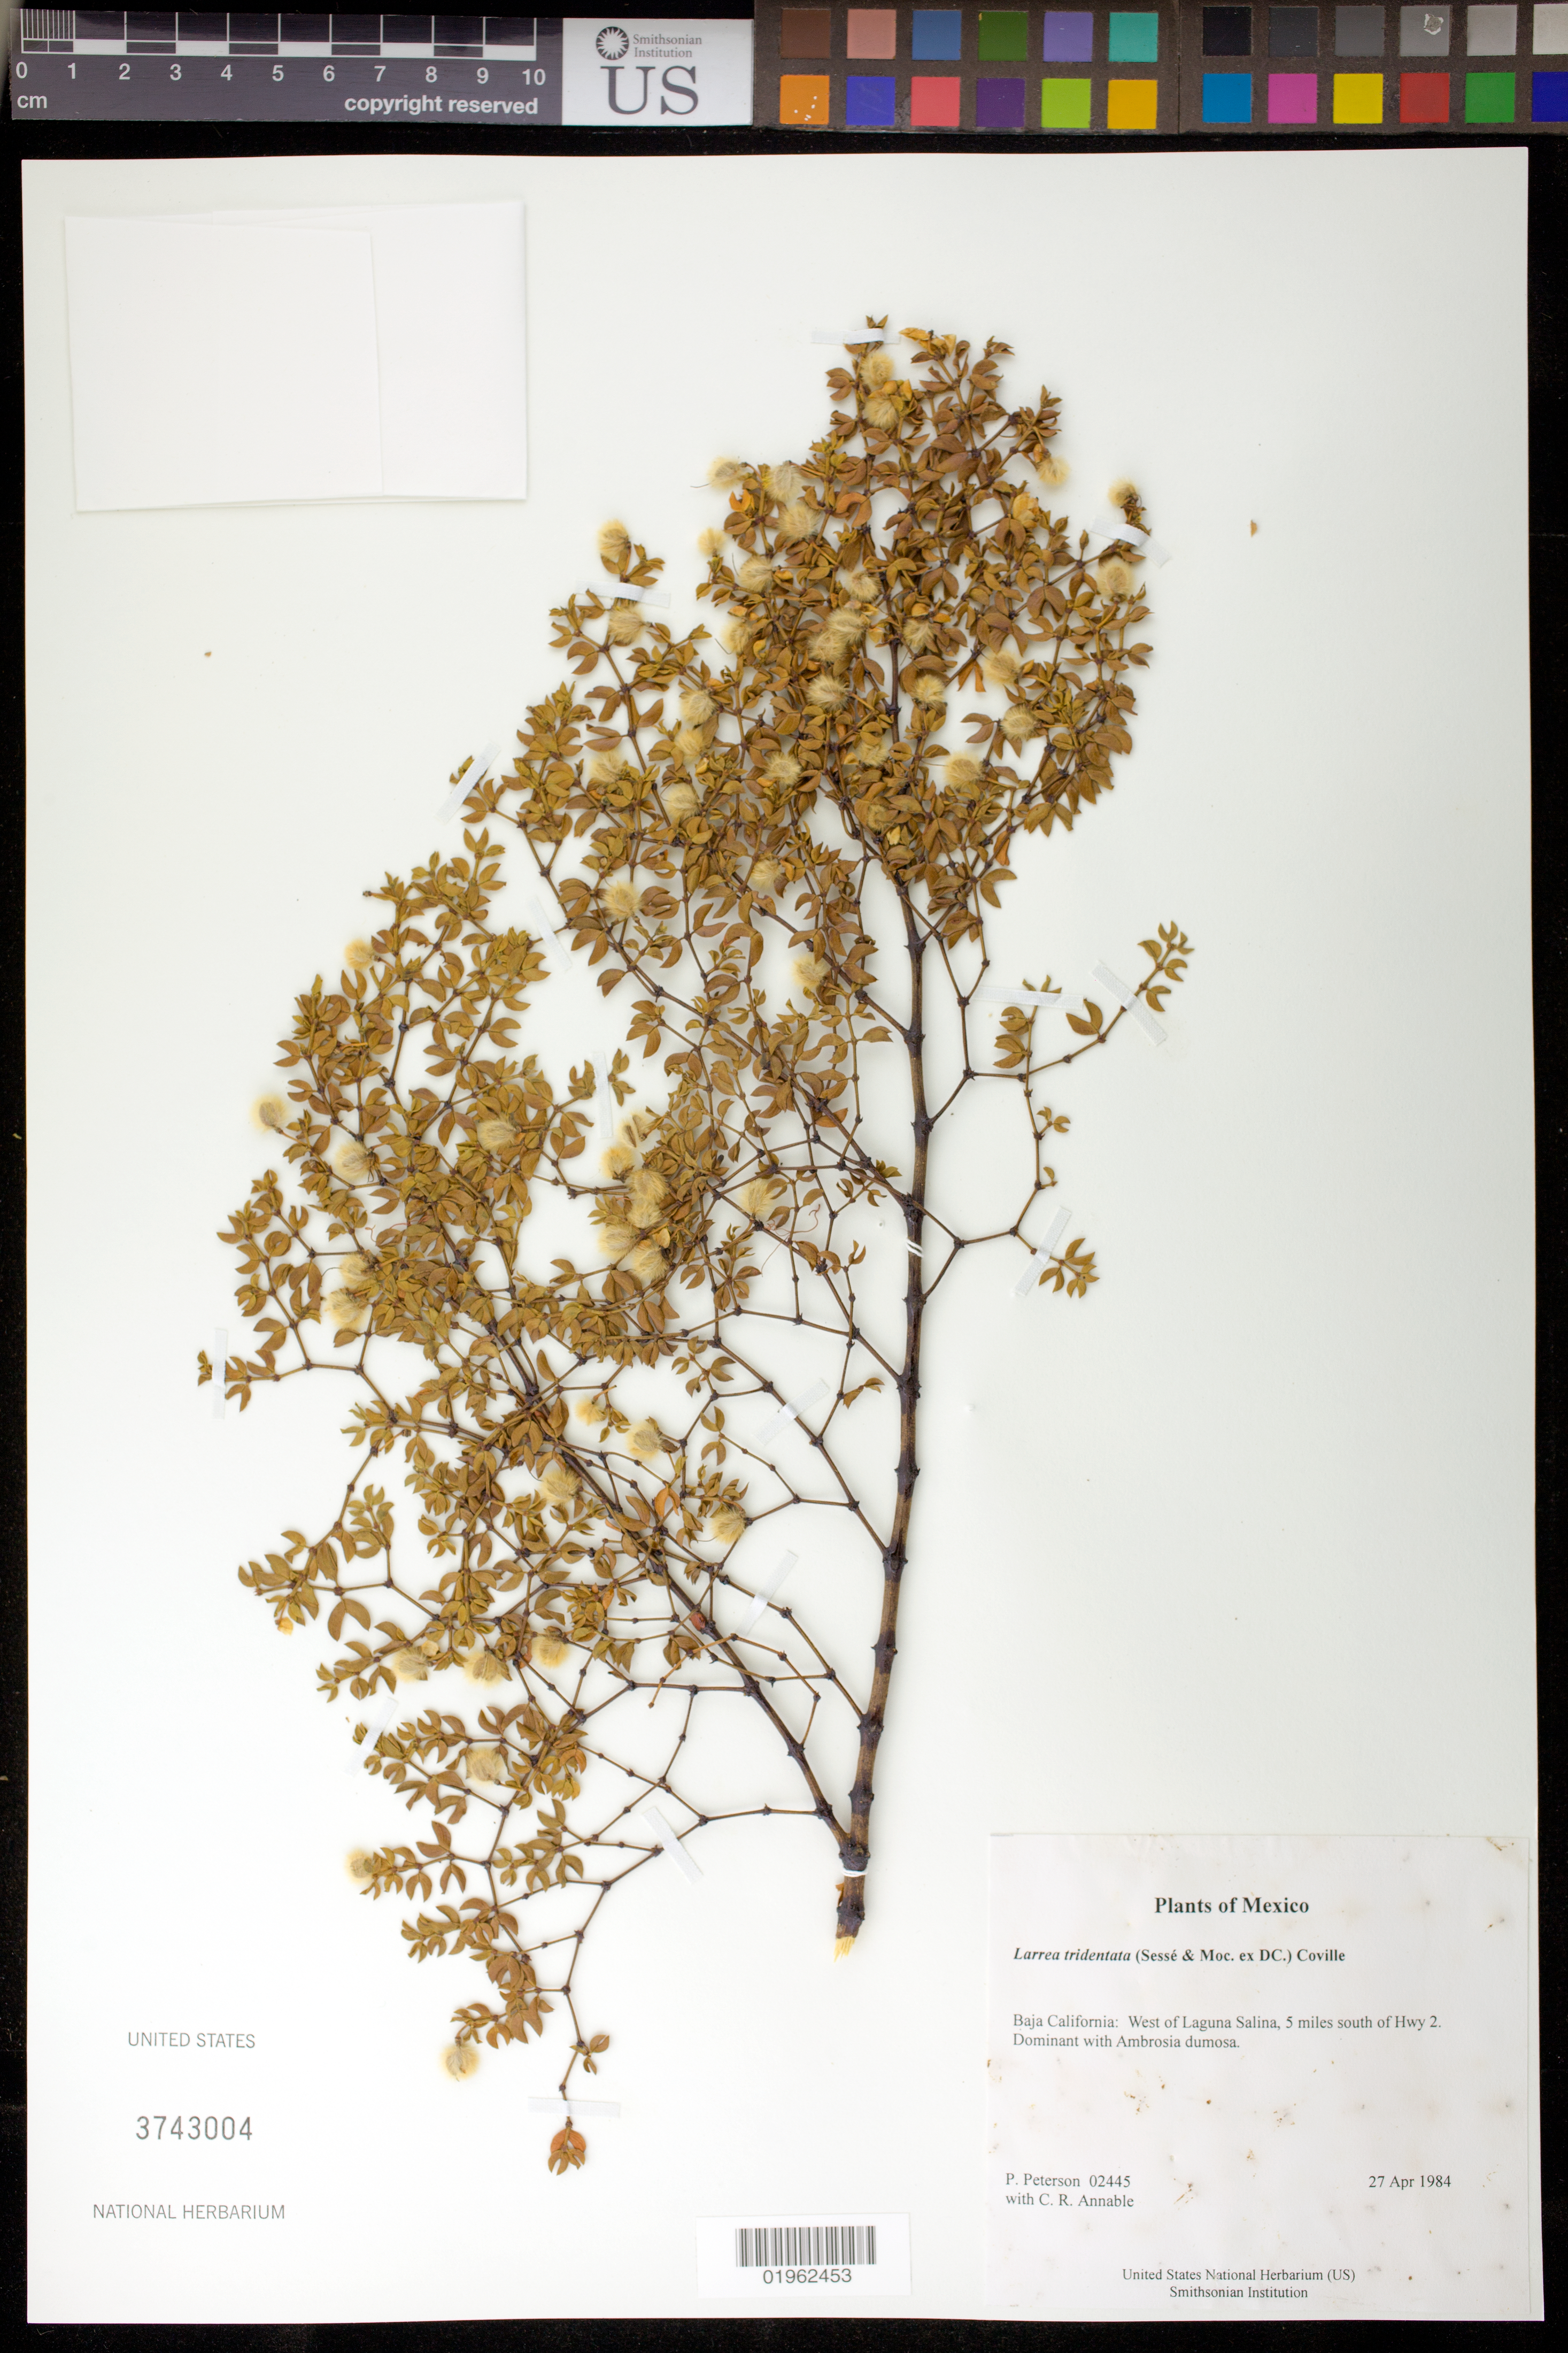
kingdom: Plantae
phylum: Tracheophyta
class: Magnoliopsida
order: Zygophyllales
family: Zygophyllaceae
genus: Larrea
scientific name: Larrea tridentata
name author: (Sessé & Moc. ex DC.) Coville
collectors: P. M. Peterson & C. R. Annable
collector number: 02445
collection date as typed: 27 Apr 1984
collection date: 1984-04-27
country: Mexico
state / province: Baja California Norte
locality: West of Laguna Salina, 5 miles south of Hwy 2.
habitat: Dominant with Ambrosia dumosa.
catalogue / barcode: US 3743004